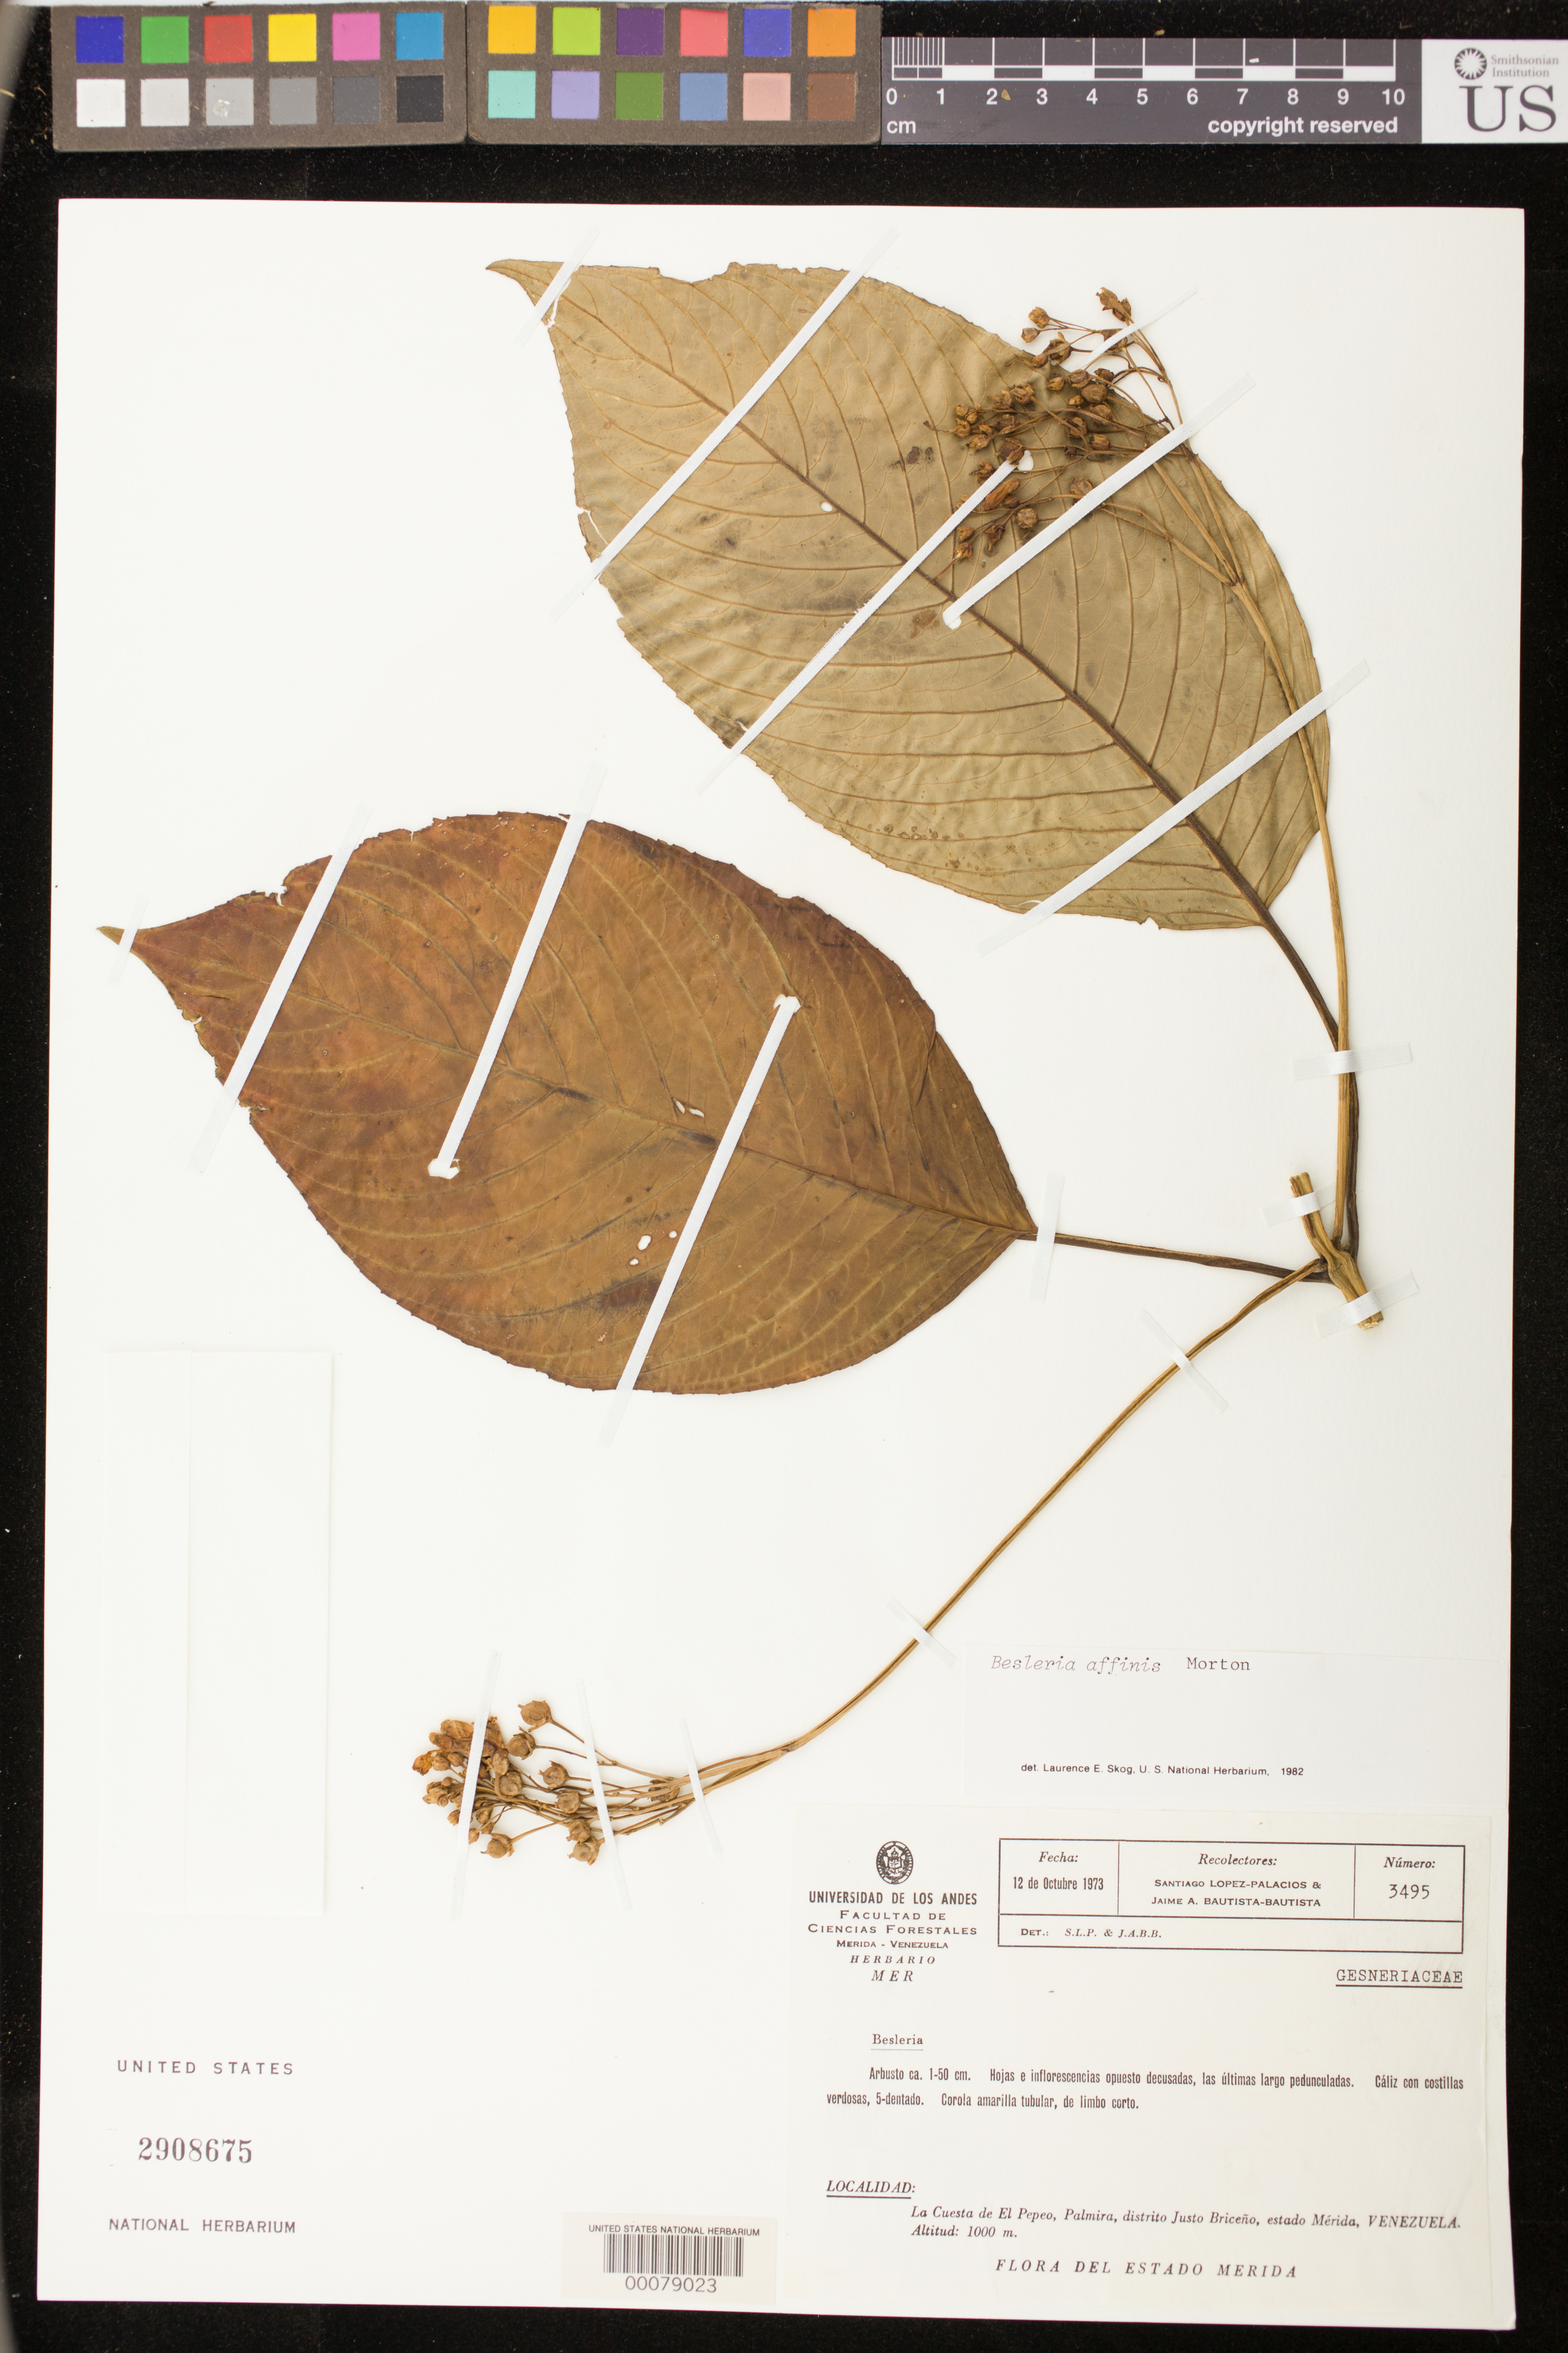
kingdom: Plantae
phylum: Tracheophyta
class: Magnoliopsida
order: Lamiales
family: Gesneriaceae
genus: Besleria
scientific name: Besleria affinis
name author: C.V. Morton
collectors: S. Lopez-P. & J. A. Bautista B.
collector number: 3495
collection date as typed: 12 Oct 1973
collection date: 1973-10-12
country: Venezuela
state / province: Mérida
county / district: Justo Briceño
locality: La Cuesta de el Pepeo, Palmira, Distrito justo Briceno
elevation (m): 1000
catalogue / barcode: US 2908675